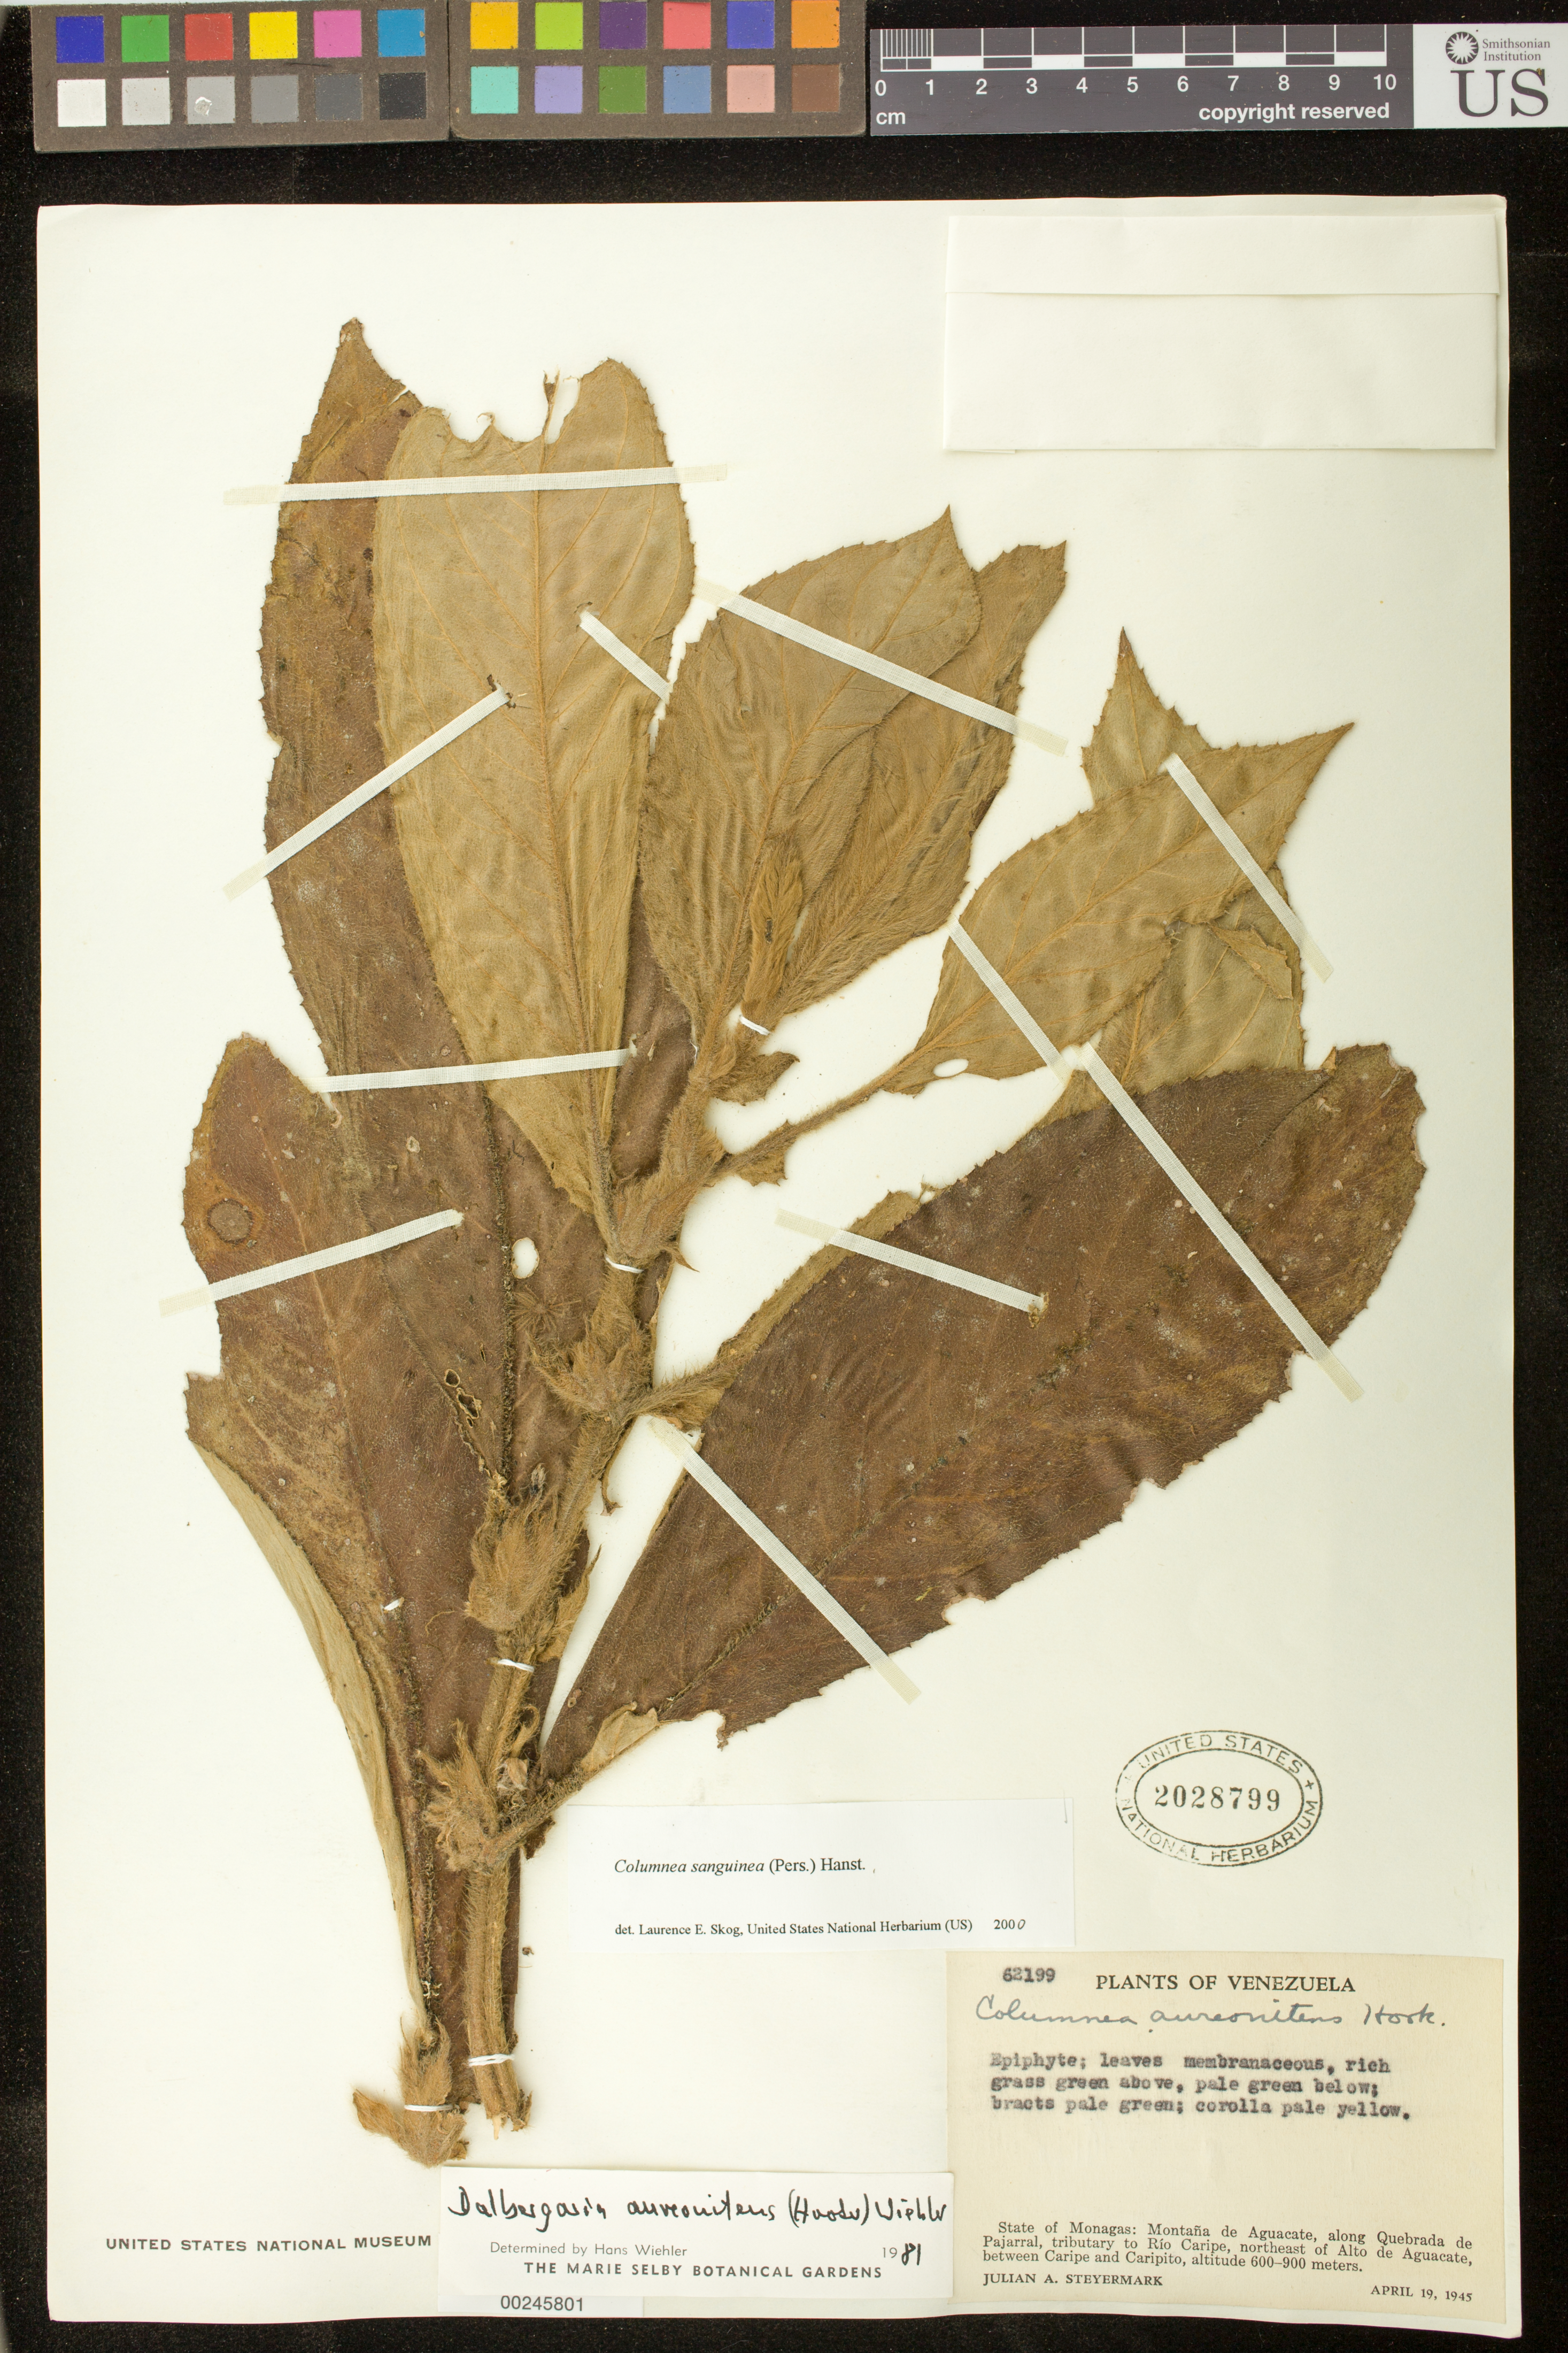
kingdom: Plantae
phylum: Tracheophyta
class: Magnoliopsida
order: Lamiales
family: Gesneriaceae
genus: Columnea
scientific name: Columnea sanguinea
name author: (Pers.) Hanst.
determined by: Skog, Laurence E.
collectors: J. Steyermark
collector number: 62199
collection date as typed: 19 Apr 1945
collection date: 1945-04-19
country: Venezuela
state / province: Monagas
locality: Montaña de Aguacate, along Quebrada de Pajarral, tributary to Río Caripe, northeast of Alto de Aguacate, between Caripe and Caripito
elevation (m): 600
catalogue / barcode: US 2028799